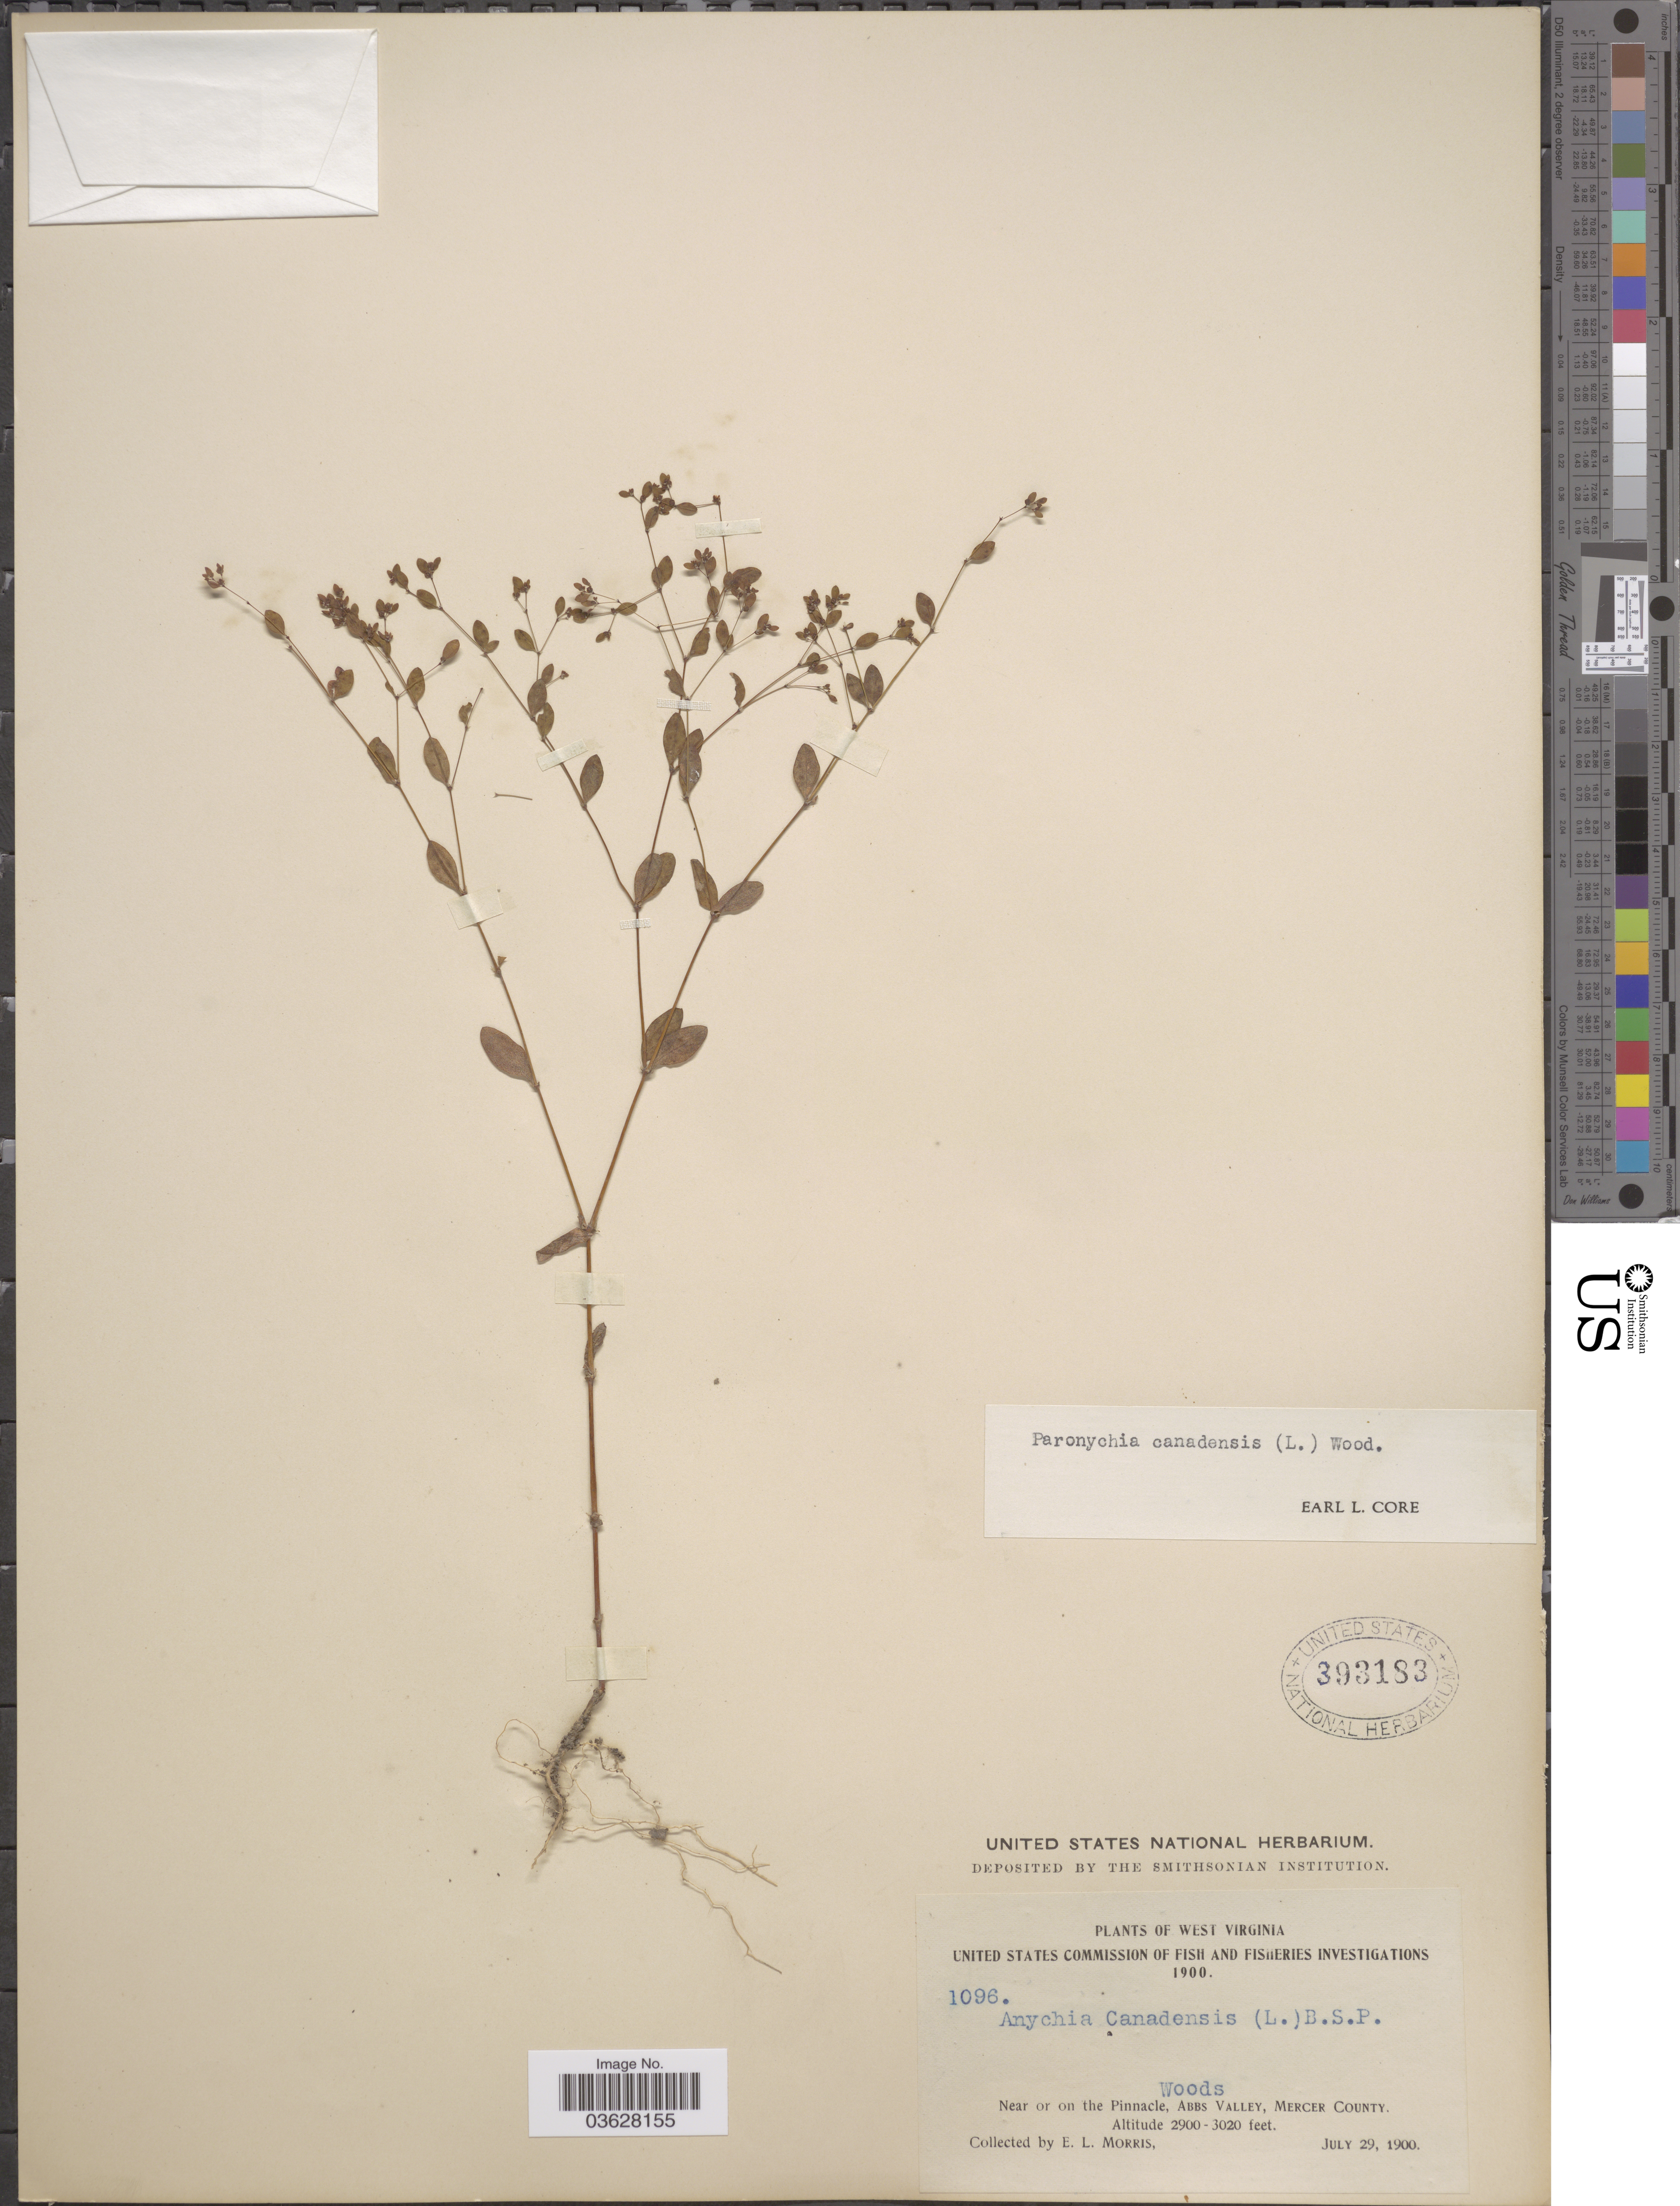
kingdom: Plantae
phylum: Tracheophyta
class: Magnoliopsida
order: Caryophyllales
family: Caryophyllaceae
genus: Paronychia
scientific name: Paronychia sp.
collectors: E. Morris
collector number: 1096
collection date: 1900-07-29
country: United States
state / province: West Virginia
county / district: Mercer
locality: Near or on the Pinnacle, Abbs Valley, Mercer County.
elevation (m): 884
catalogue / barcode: US 393183